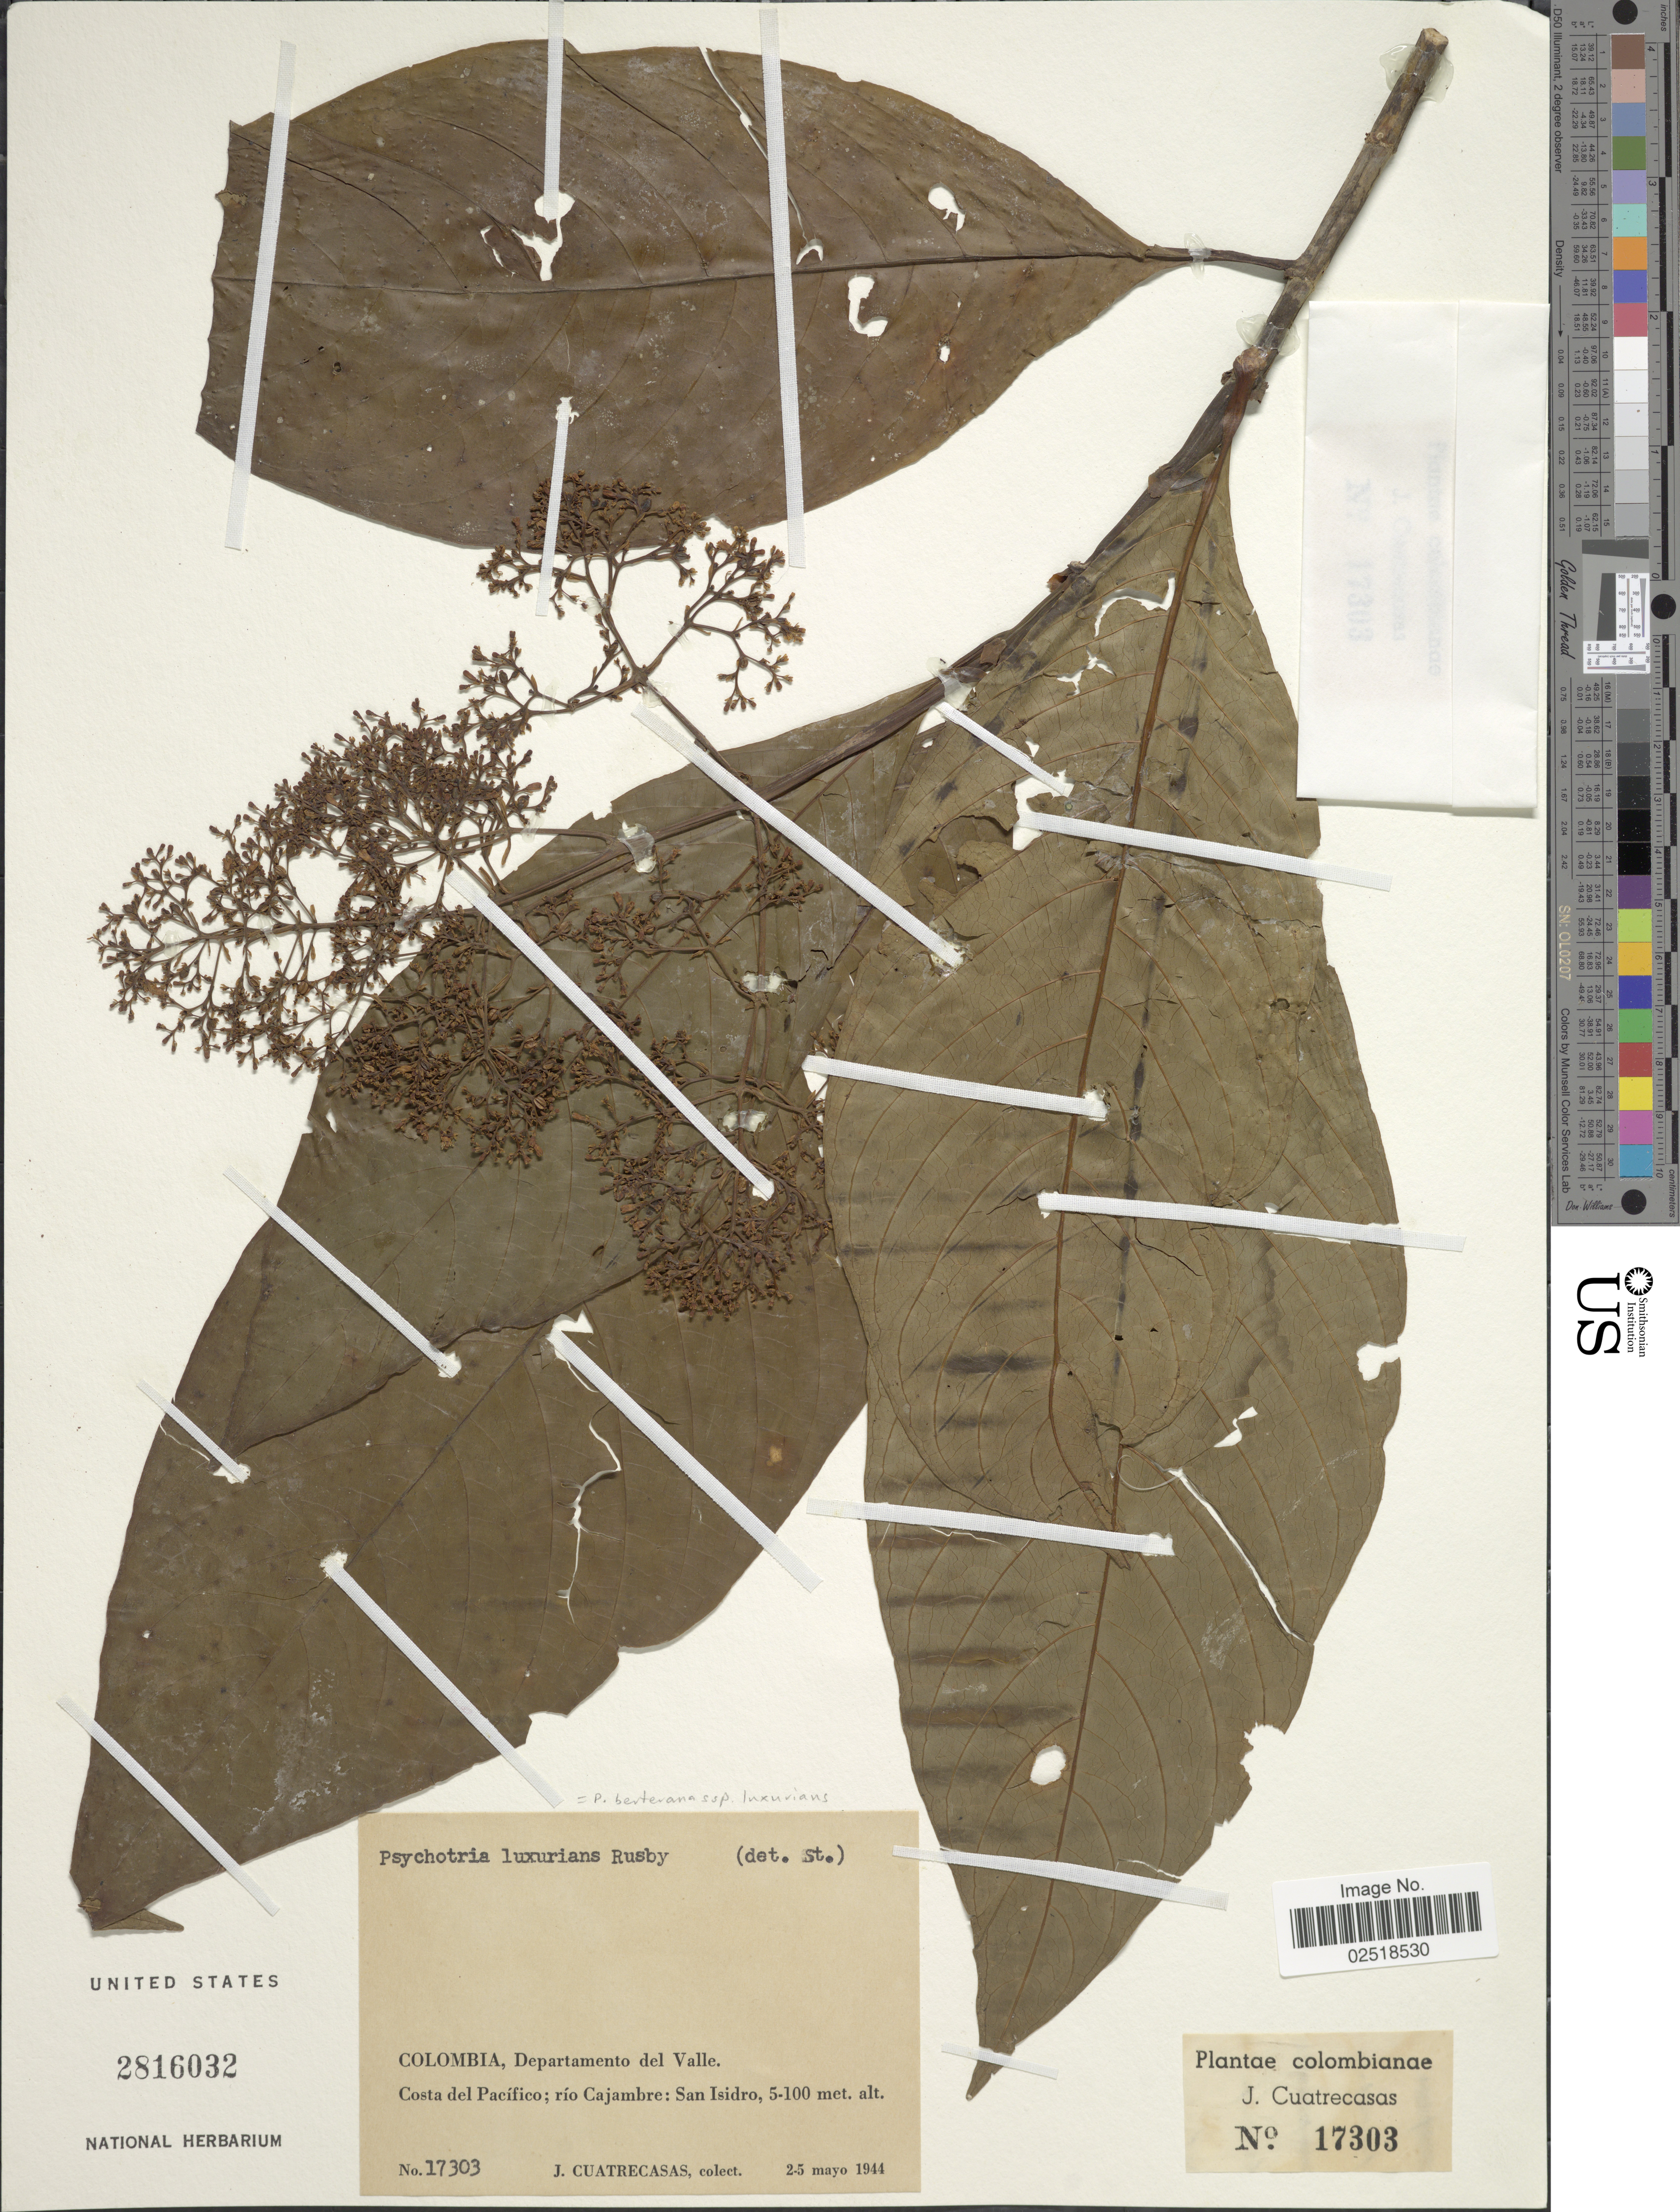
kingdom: Plantae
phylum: Tracheophyta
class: Magnoliopsida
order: Gentianales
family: Rubiaceae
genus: Psychotria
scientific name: Psychotria berteroana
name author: DC.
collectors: J. Cuatrecasas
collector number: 17303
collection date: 1944-05-02/1944-05-05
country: Colombia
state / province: Valle del Cauca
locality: Departamento del Valle. Costa del Pacífico; rio Cajambre: San Isidro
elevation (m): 5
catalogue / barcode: US 2816032